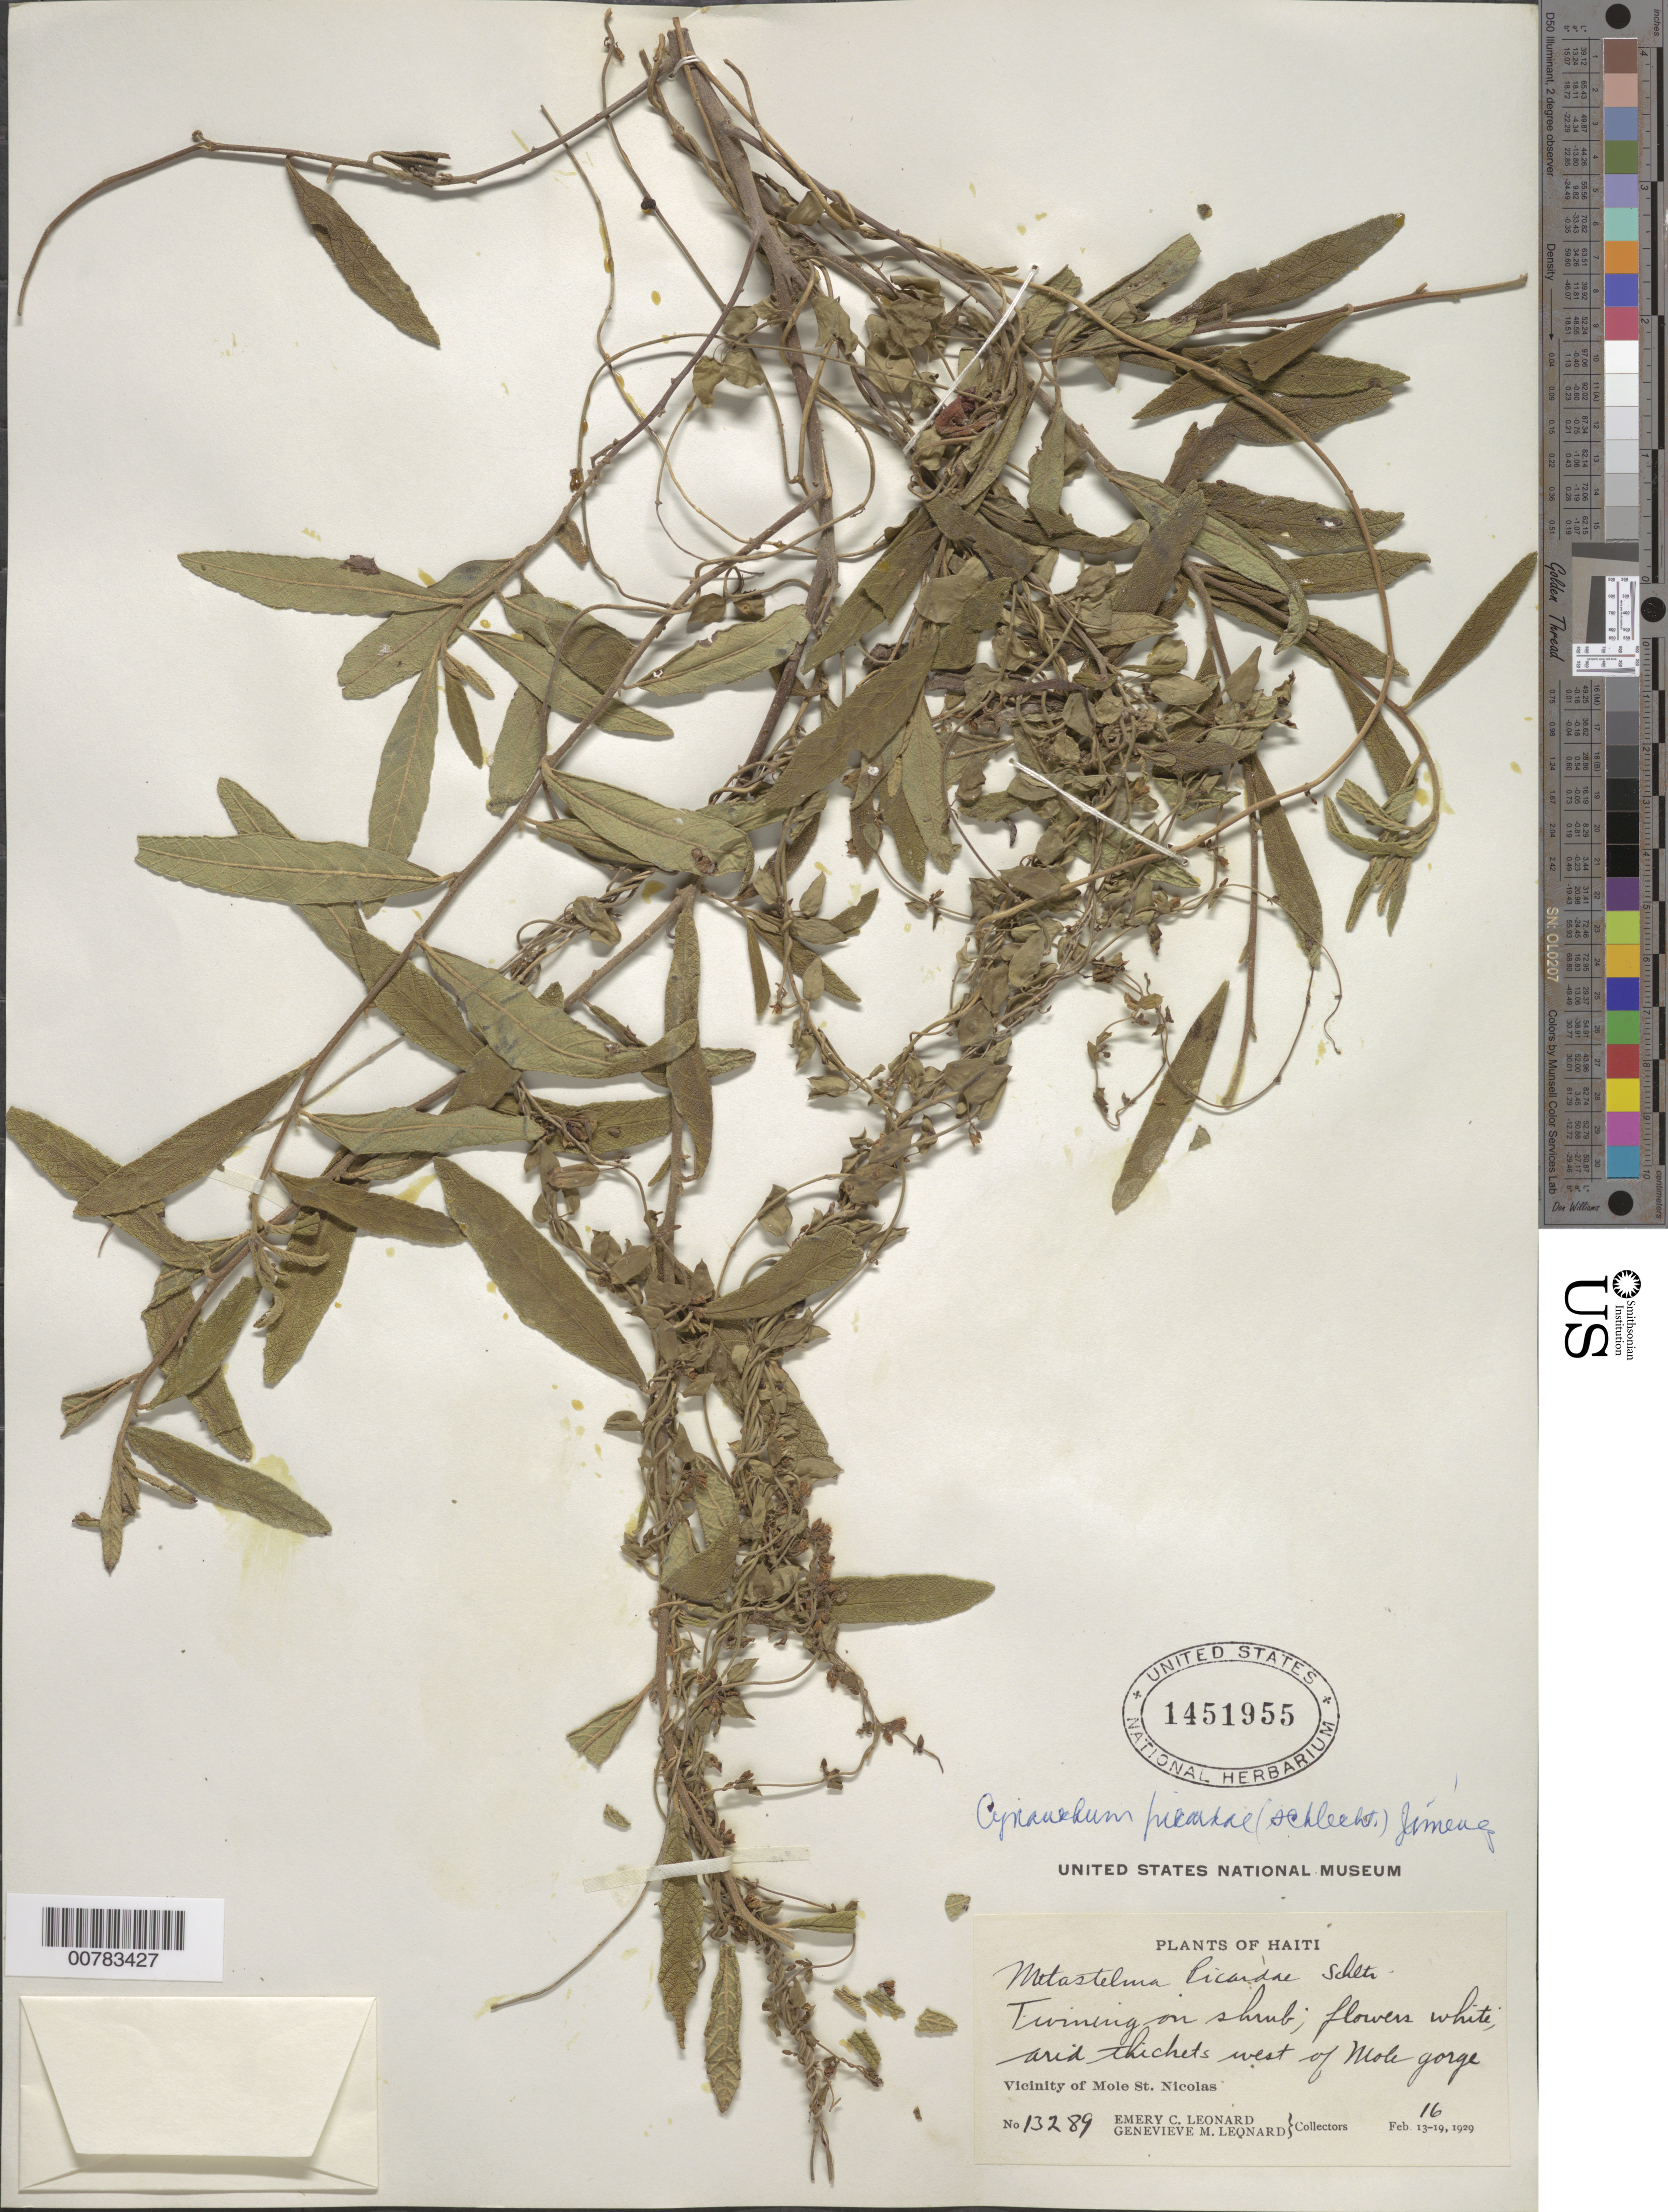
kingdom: Plantae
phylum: Tracheophyta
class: Magnoliopsida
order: Gentianales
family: Apocynaceae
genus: Metastelma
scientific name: Metastelma picardae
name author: Schltr.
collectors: E. C. Leonard & G. M. Leonard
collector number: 13289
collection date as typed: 16 Feb 1929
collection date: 1929-02-16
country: Haiti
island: Hispaniola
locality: Vicinity of Mole St. Nicolas, west of Mole Gorge.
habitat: Arid thickets.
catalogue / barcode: US 1451955